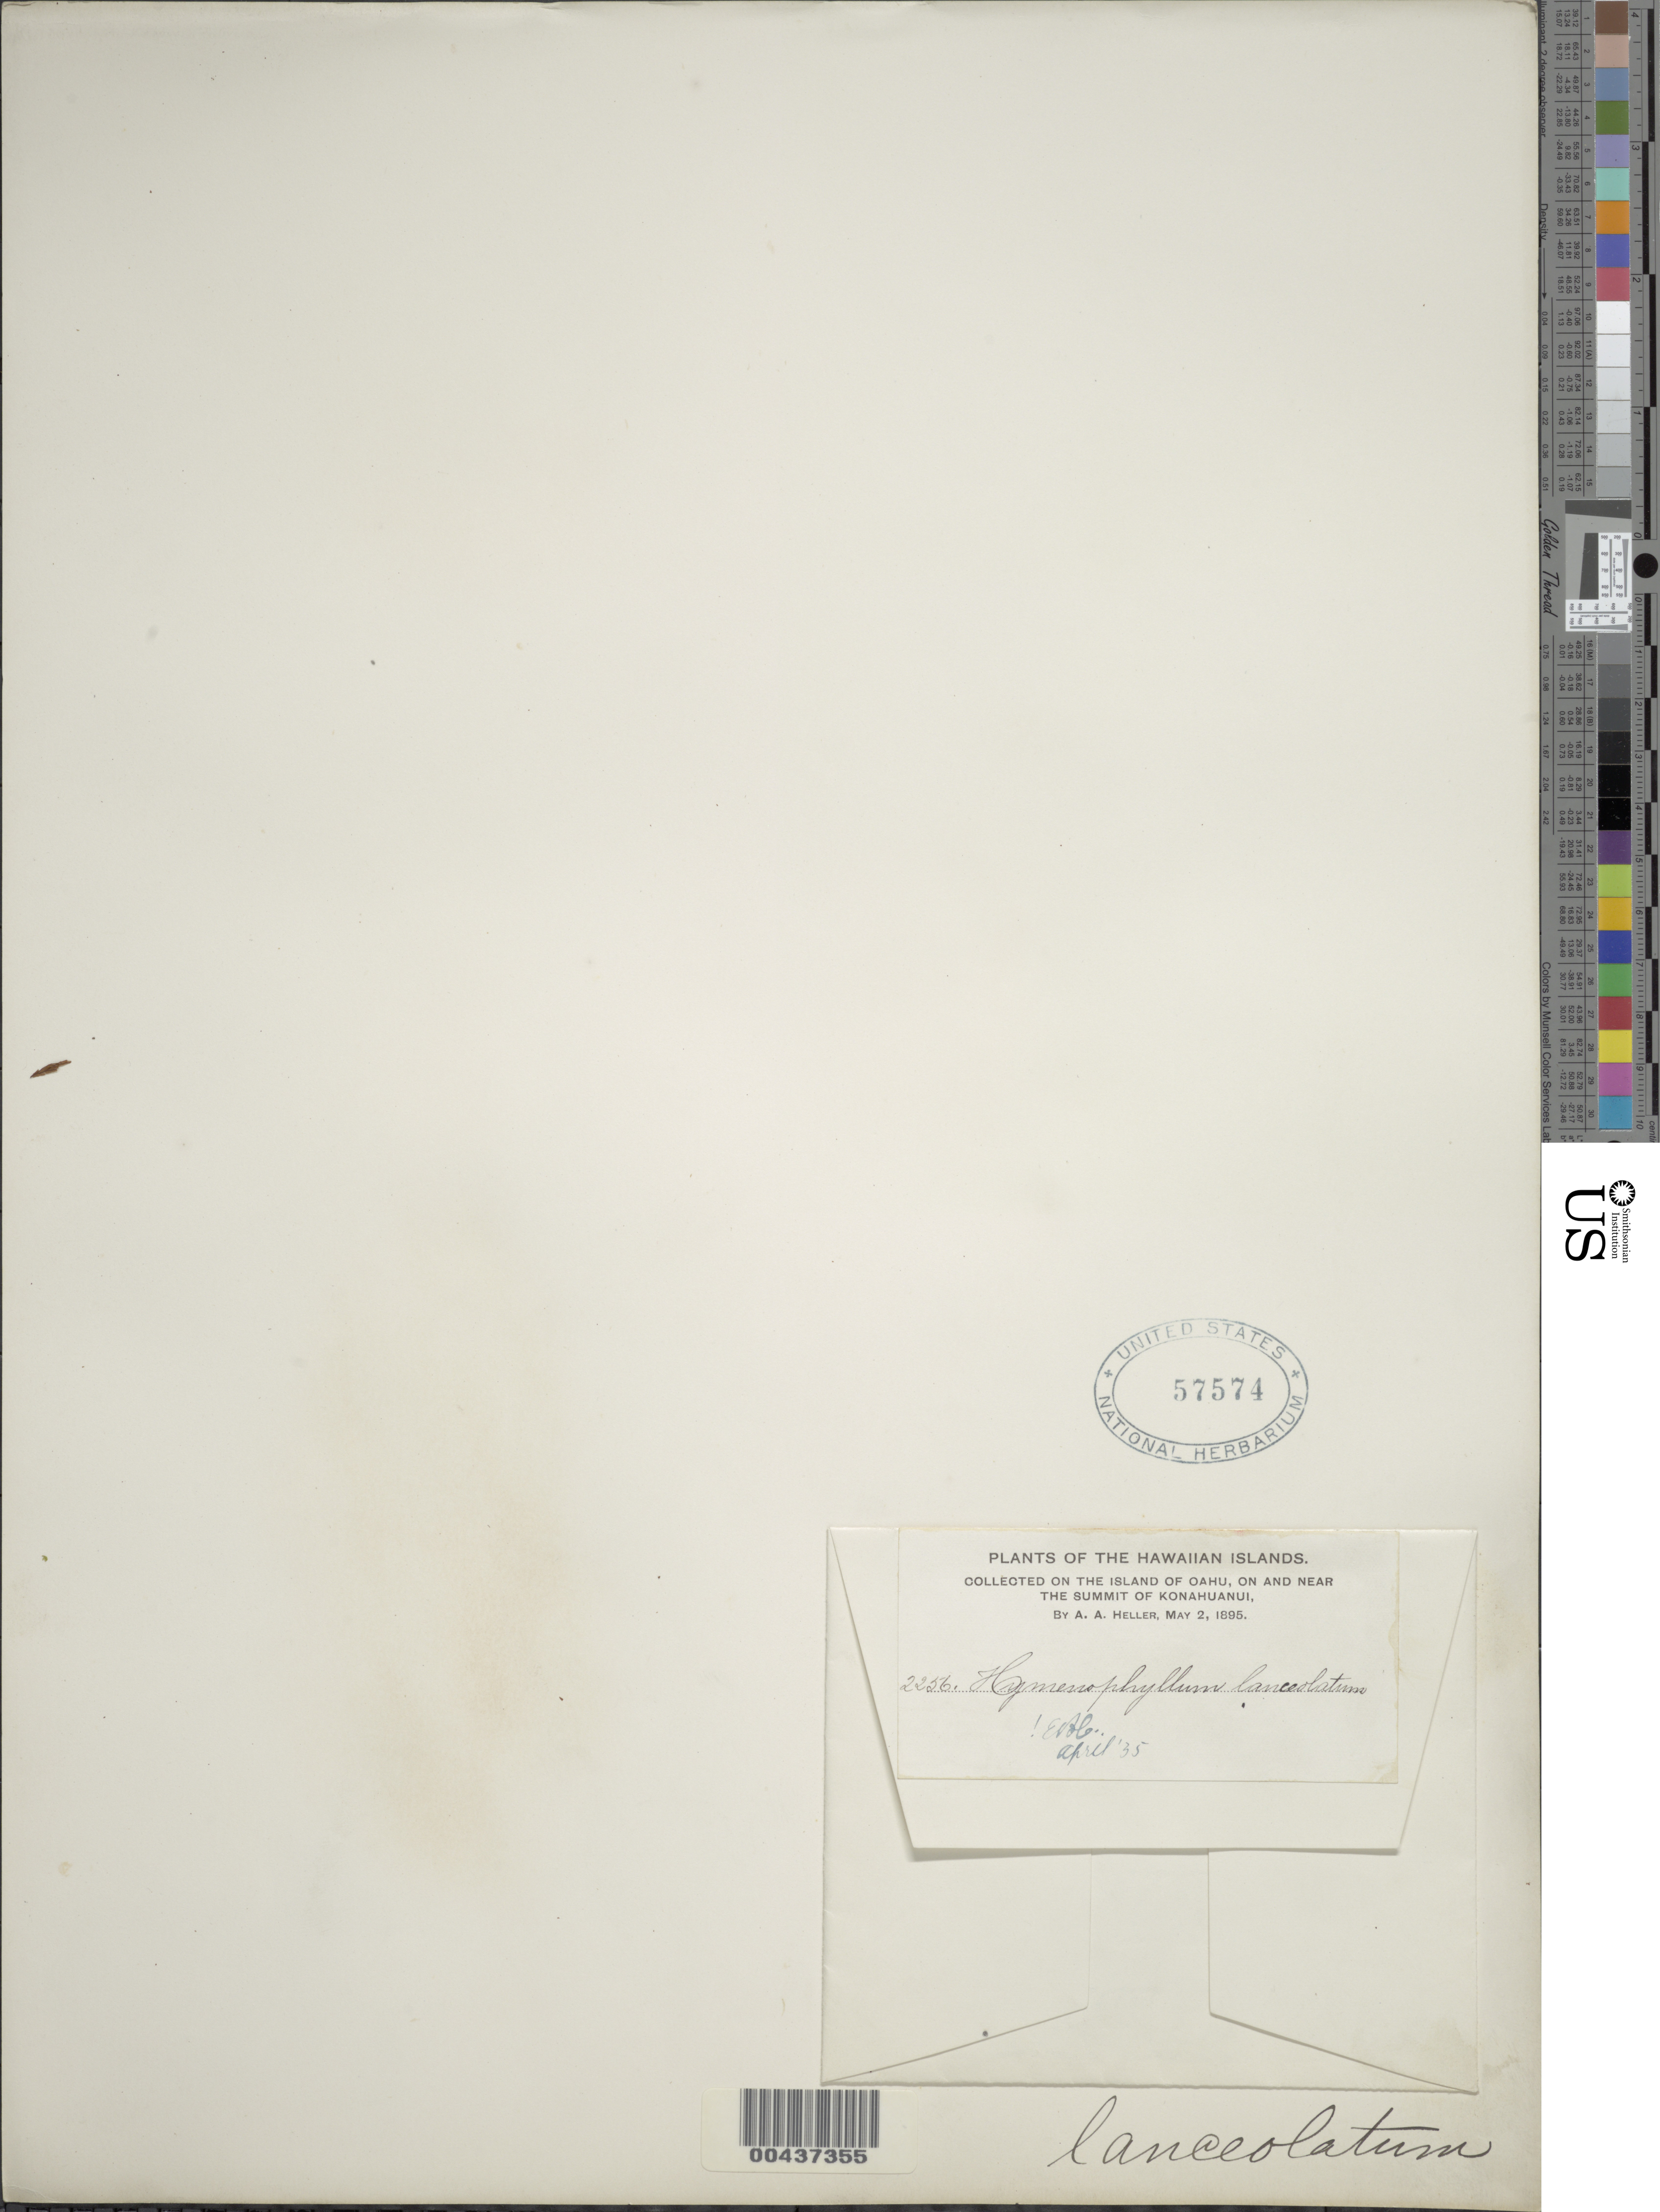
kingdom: Plantae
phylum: Tracheophyta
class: Polypodiopsida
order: Hymenophyllales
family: Hymenophyllaceae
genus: Hymenophyllum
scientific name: Hymenophyllum lanceolatum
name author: Hook. & Arn.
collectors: A. A. Heller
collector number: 2256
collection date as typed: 2 May 1895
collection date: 1895-05-02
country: United States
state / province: Hawaii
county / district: Honolulu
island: Oahu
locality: On and near the summit of Konahuanui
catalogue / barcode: US 57574